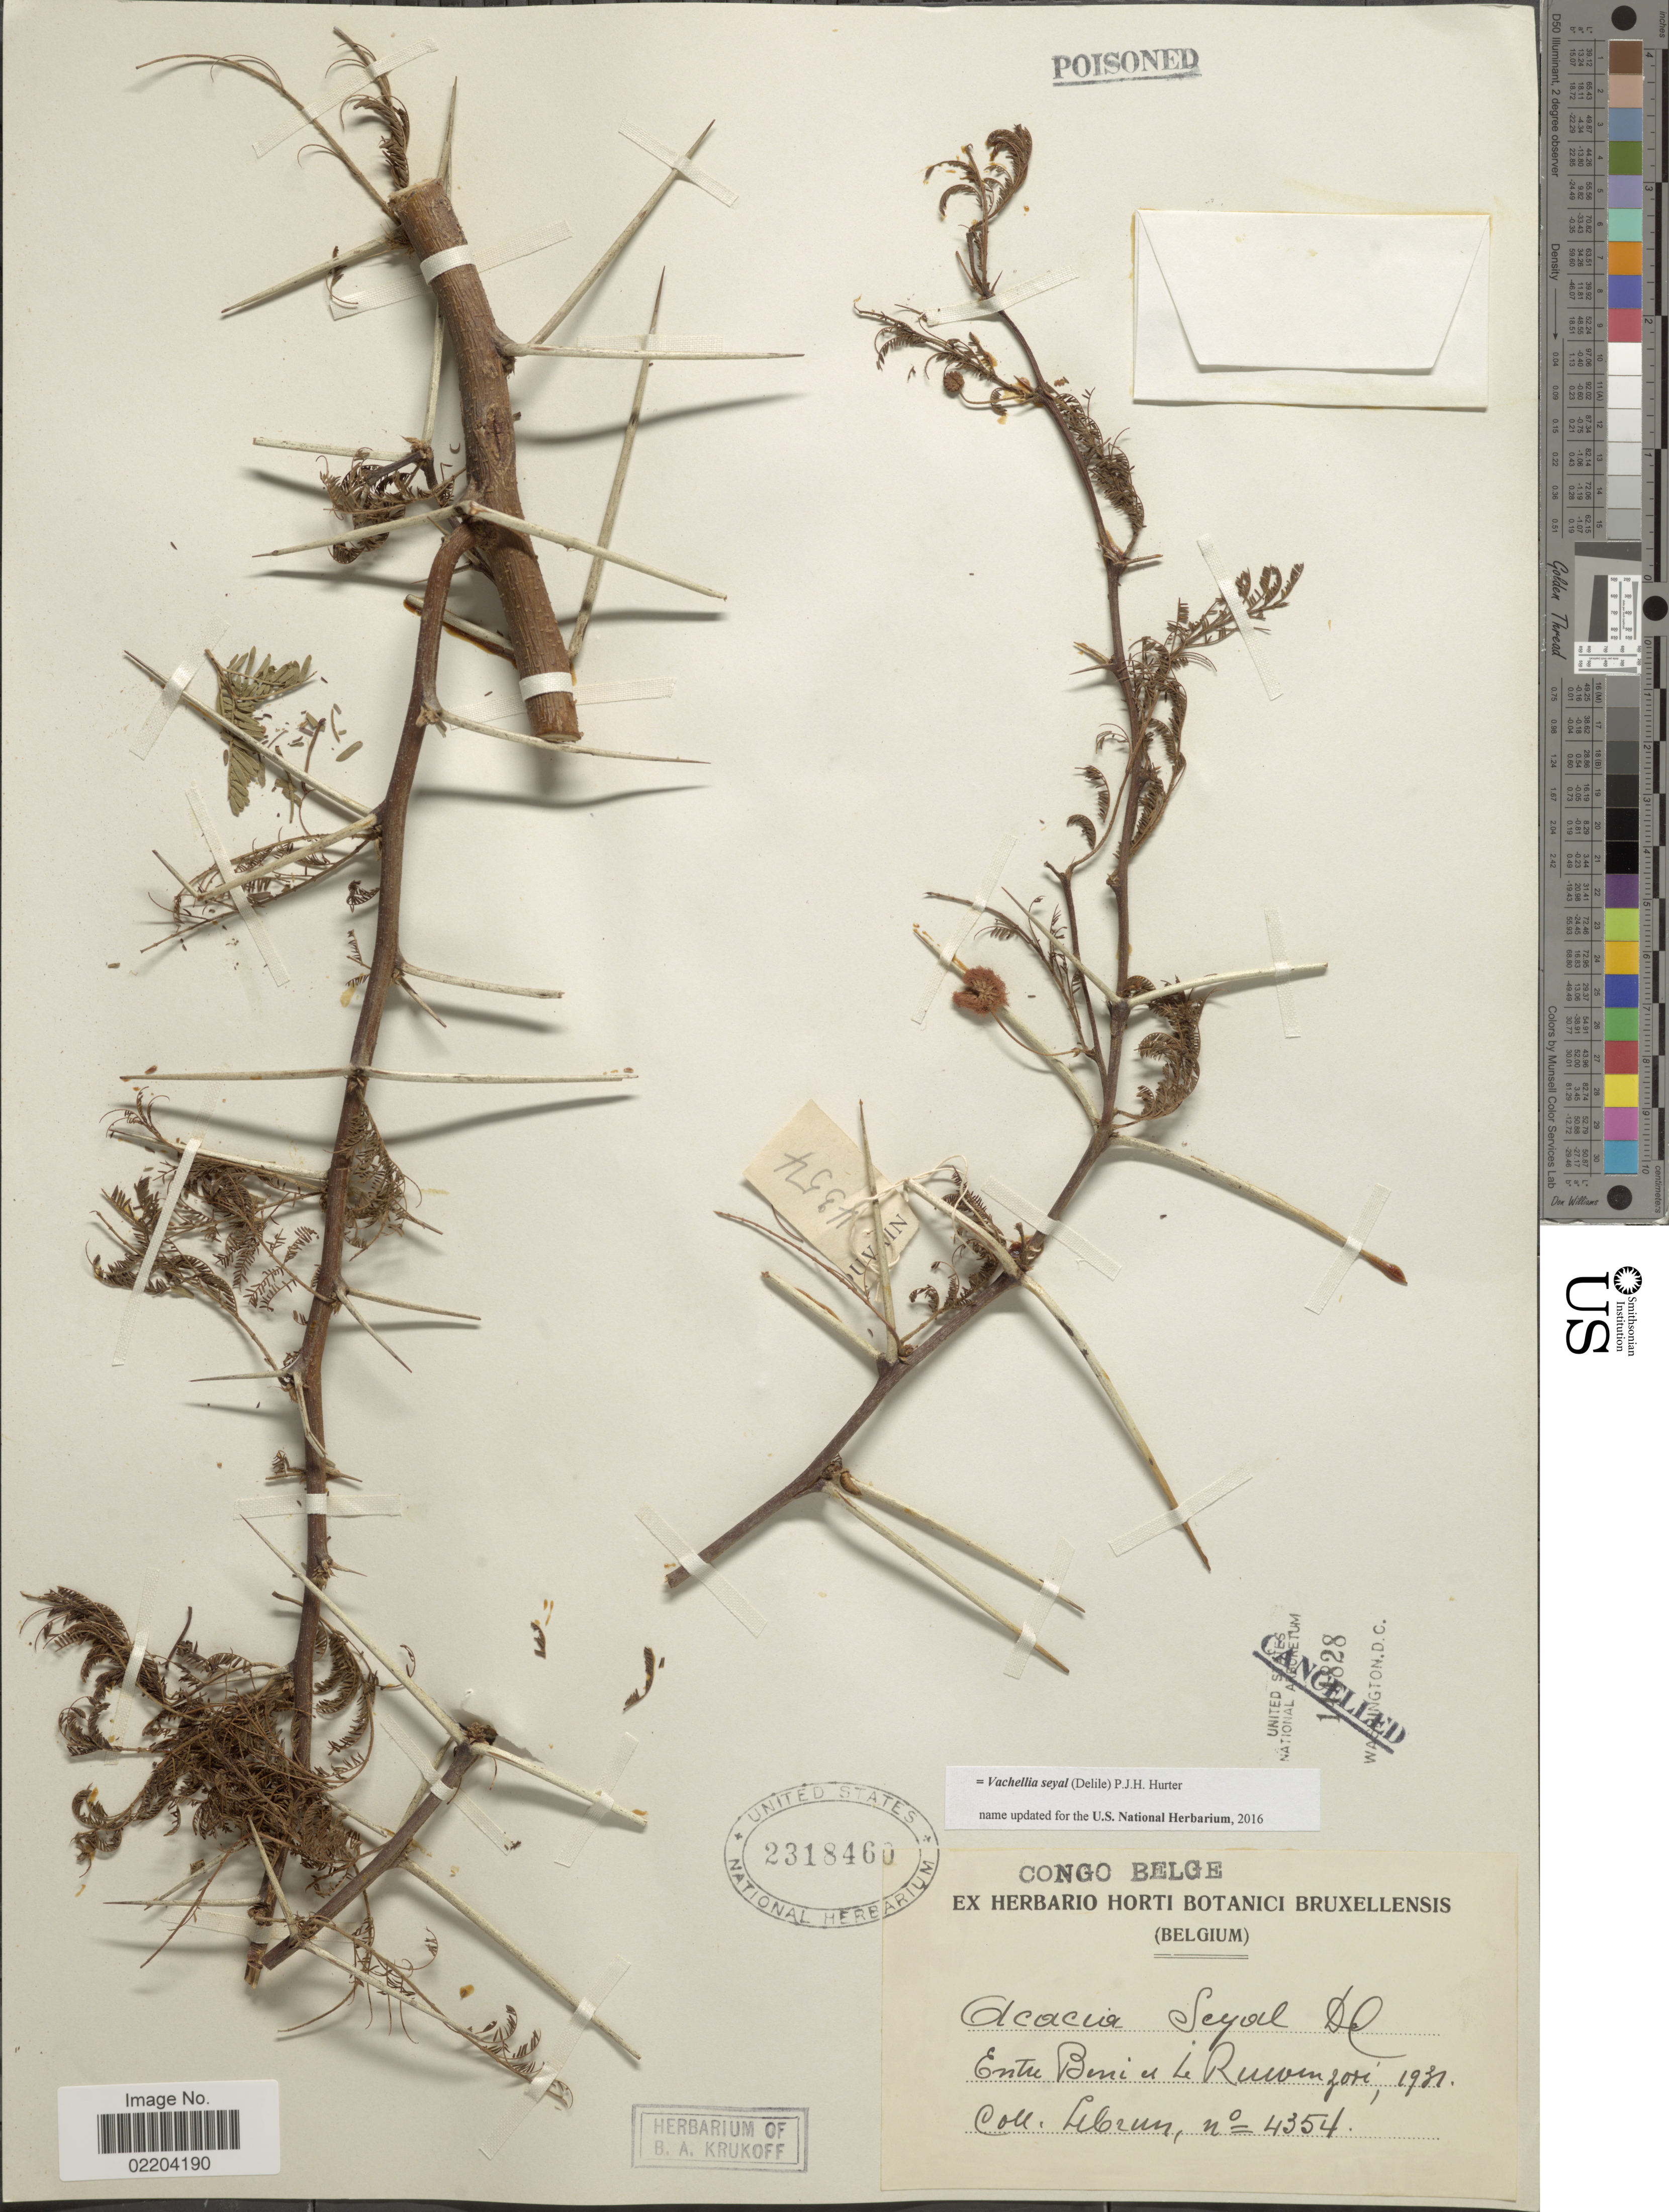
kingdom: Plantae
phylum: Tracheophyta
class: Magnoliopsida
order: Fabales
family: Fabaceae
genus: Vachellia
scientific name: Vachellia seyal var. seyal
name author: (Delile) P.J.H. Hurter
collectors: J.A. Lebrun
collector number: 4354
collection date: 1931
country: Congo, Democratic Republic of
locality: Congo-Belge, Entre Beni et Le Ruwenzori.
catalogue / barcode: US 2318460